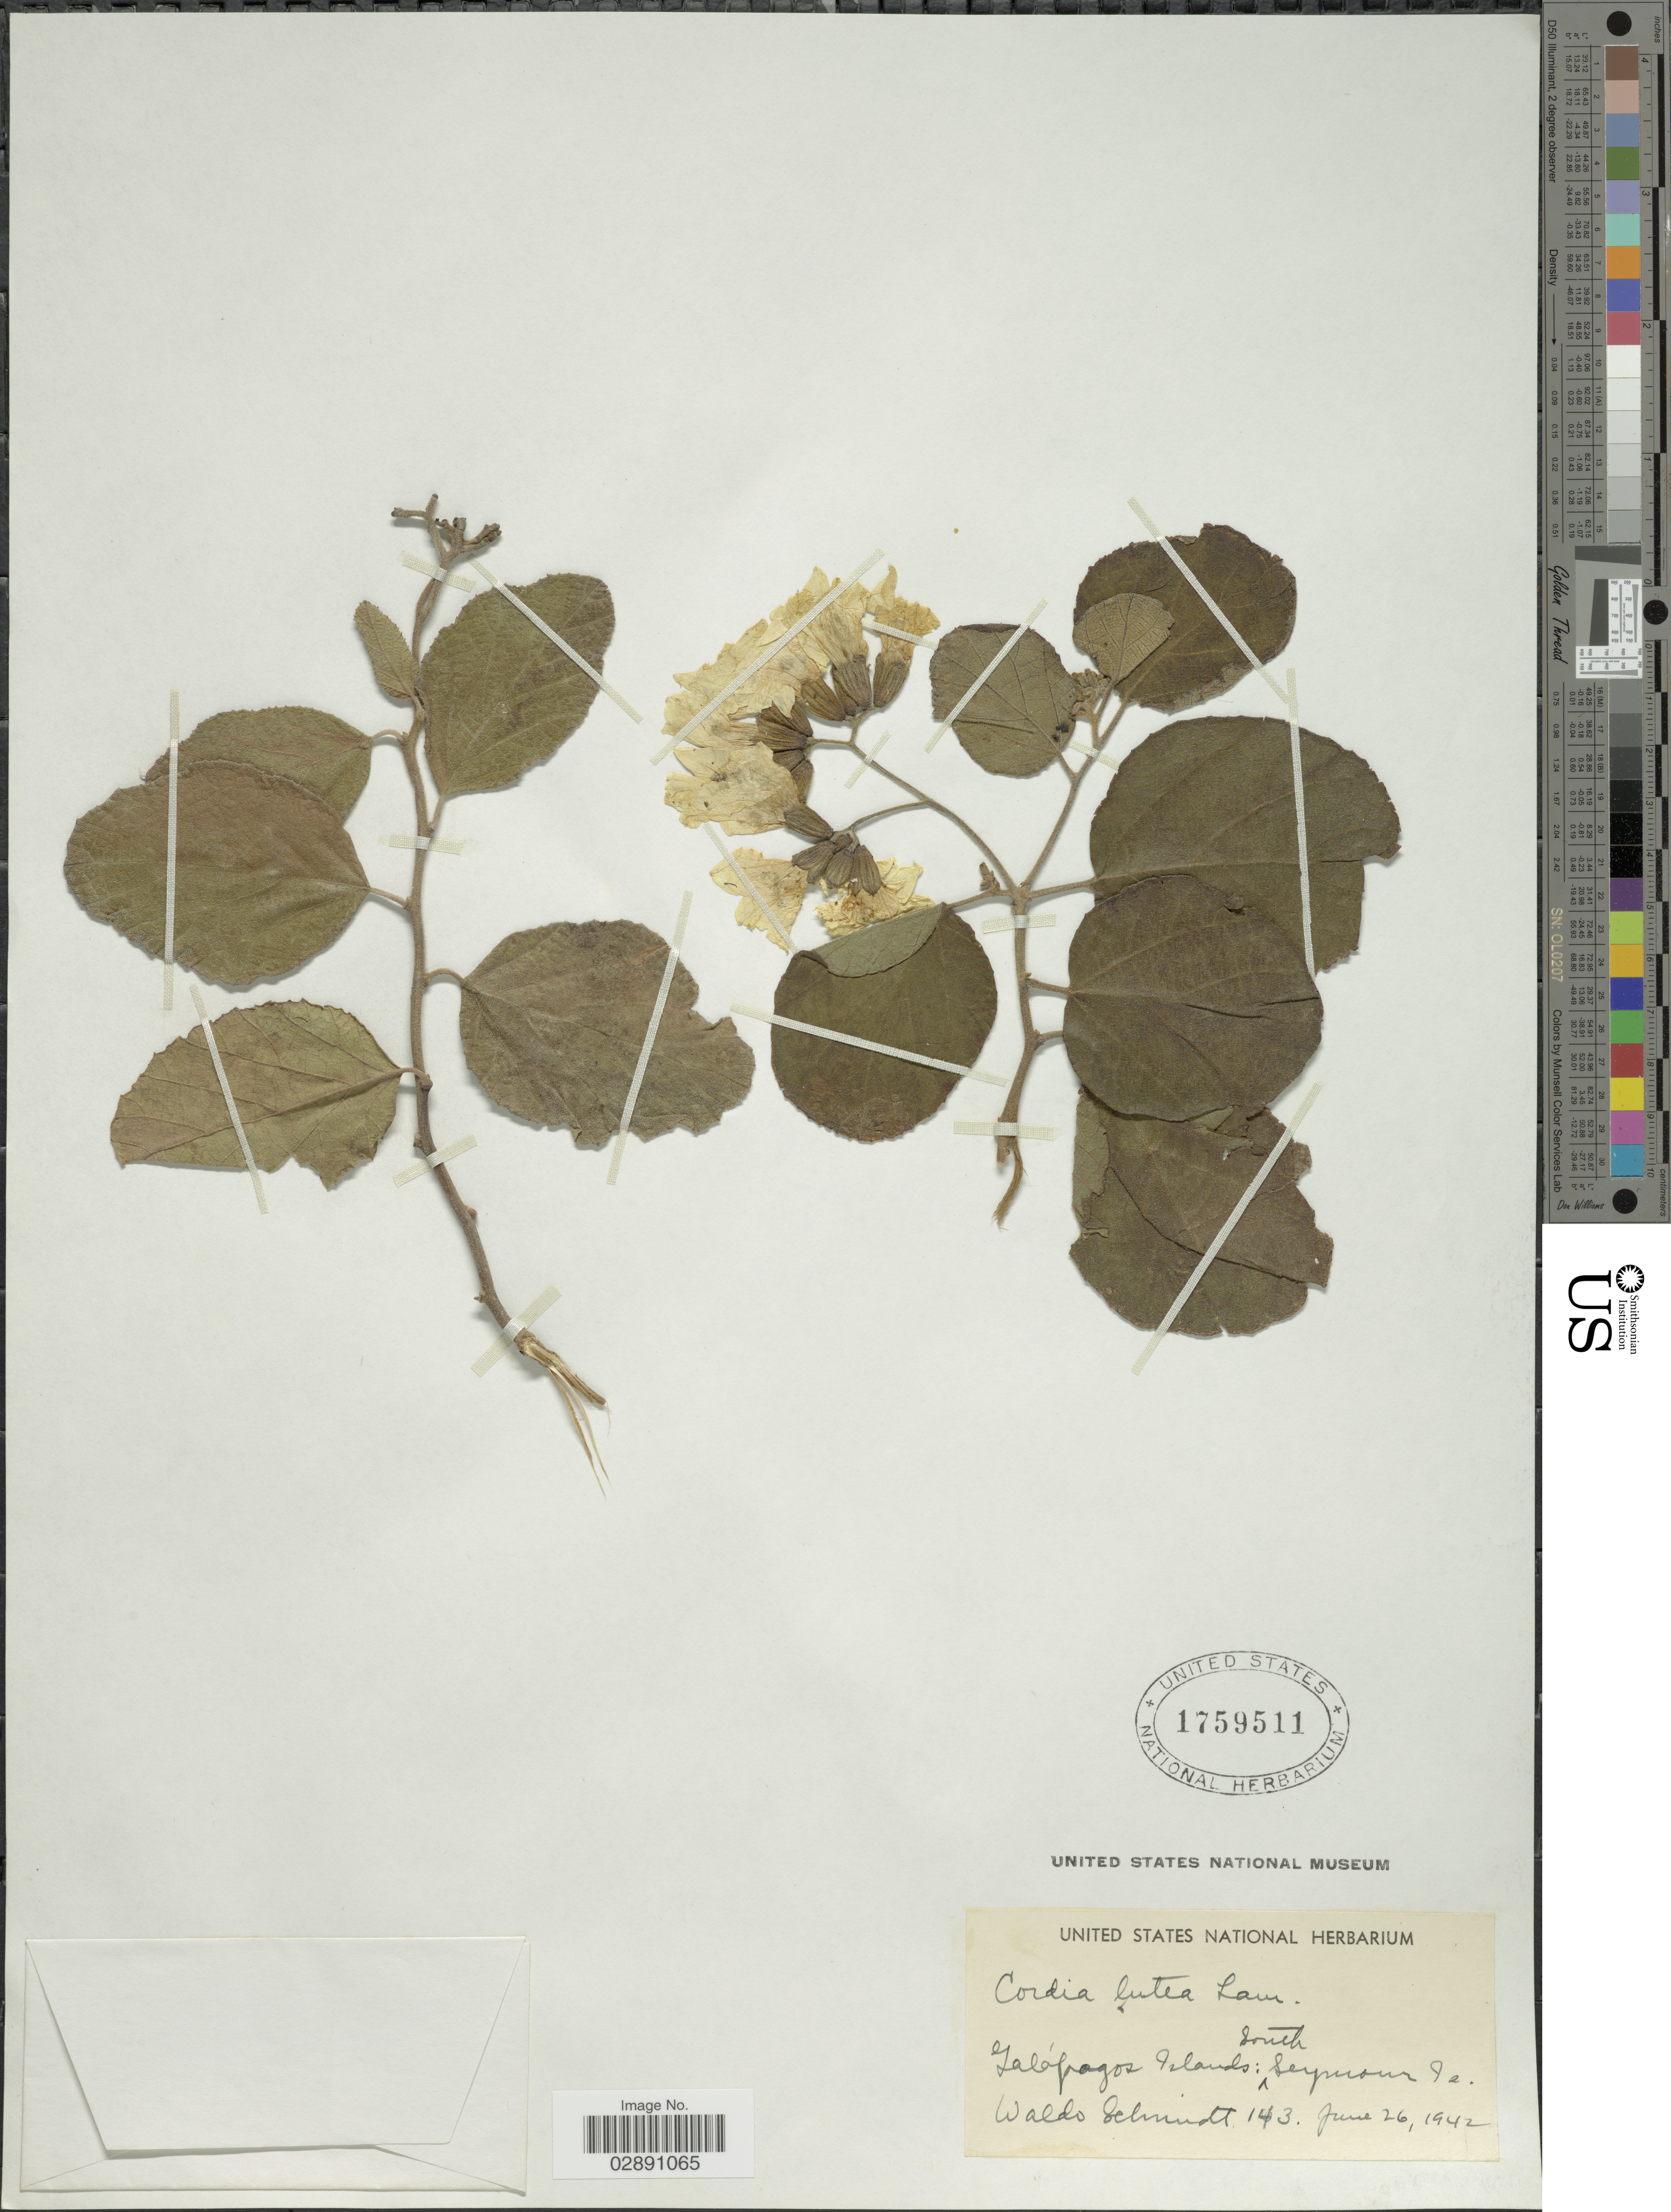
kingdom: Plantae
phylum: Tracheophyta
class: Magnoliopsida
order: Boraginales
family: Cordiaceae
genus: Cordia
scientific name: Cordia lutea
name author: Lam.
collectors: W. Schmidt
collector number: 143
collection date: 1942-06-26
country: Ecuador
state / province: Colón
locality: Galápagos Islands: South Seymour Is.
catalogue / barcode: US 1759511